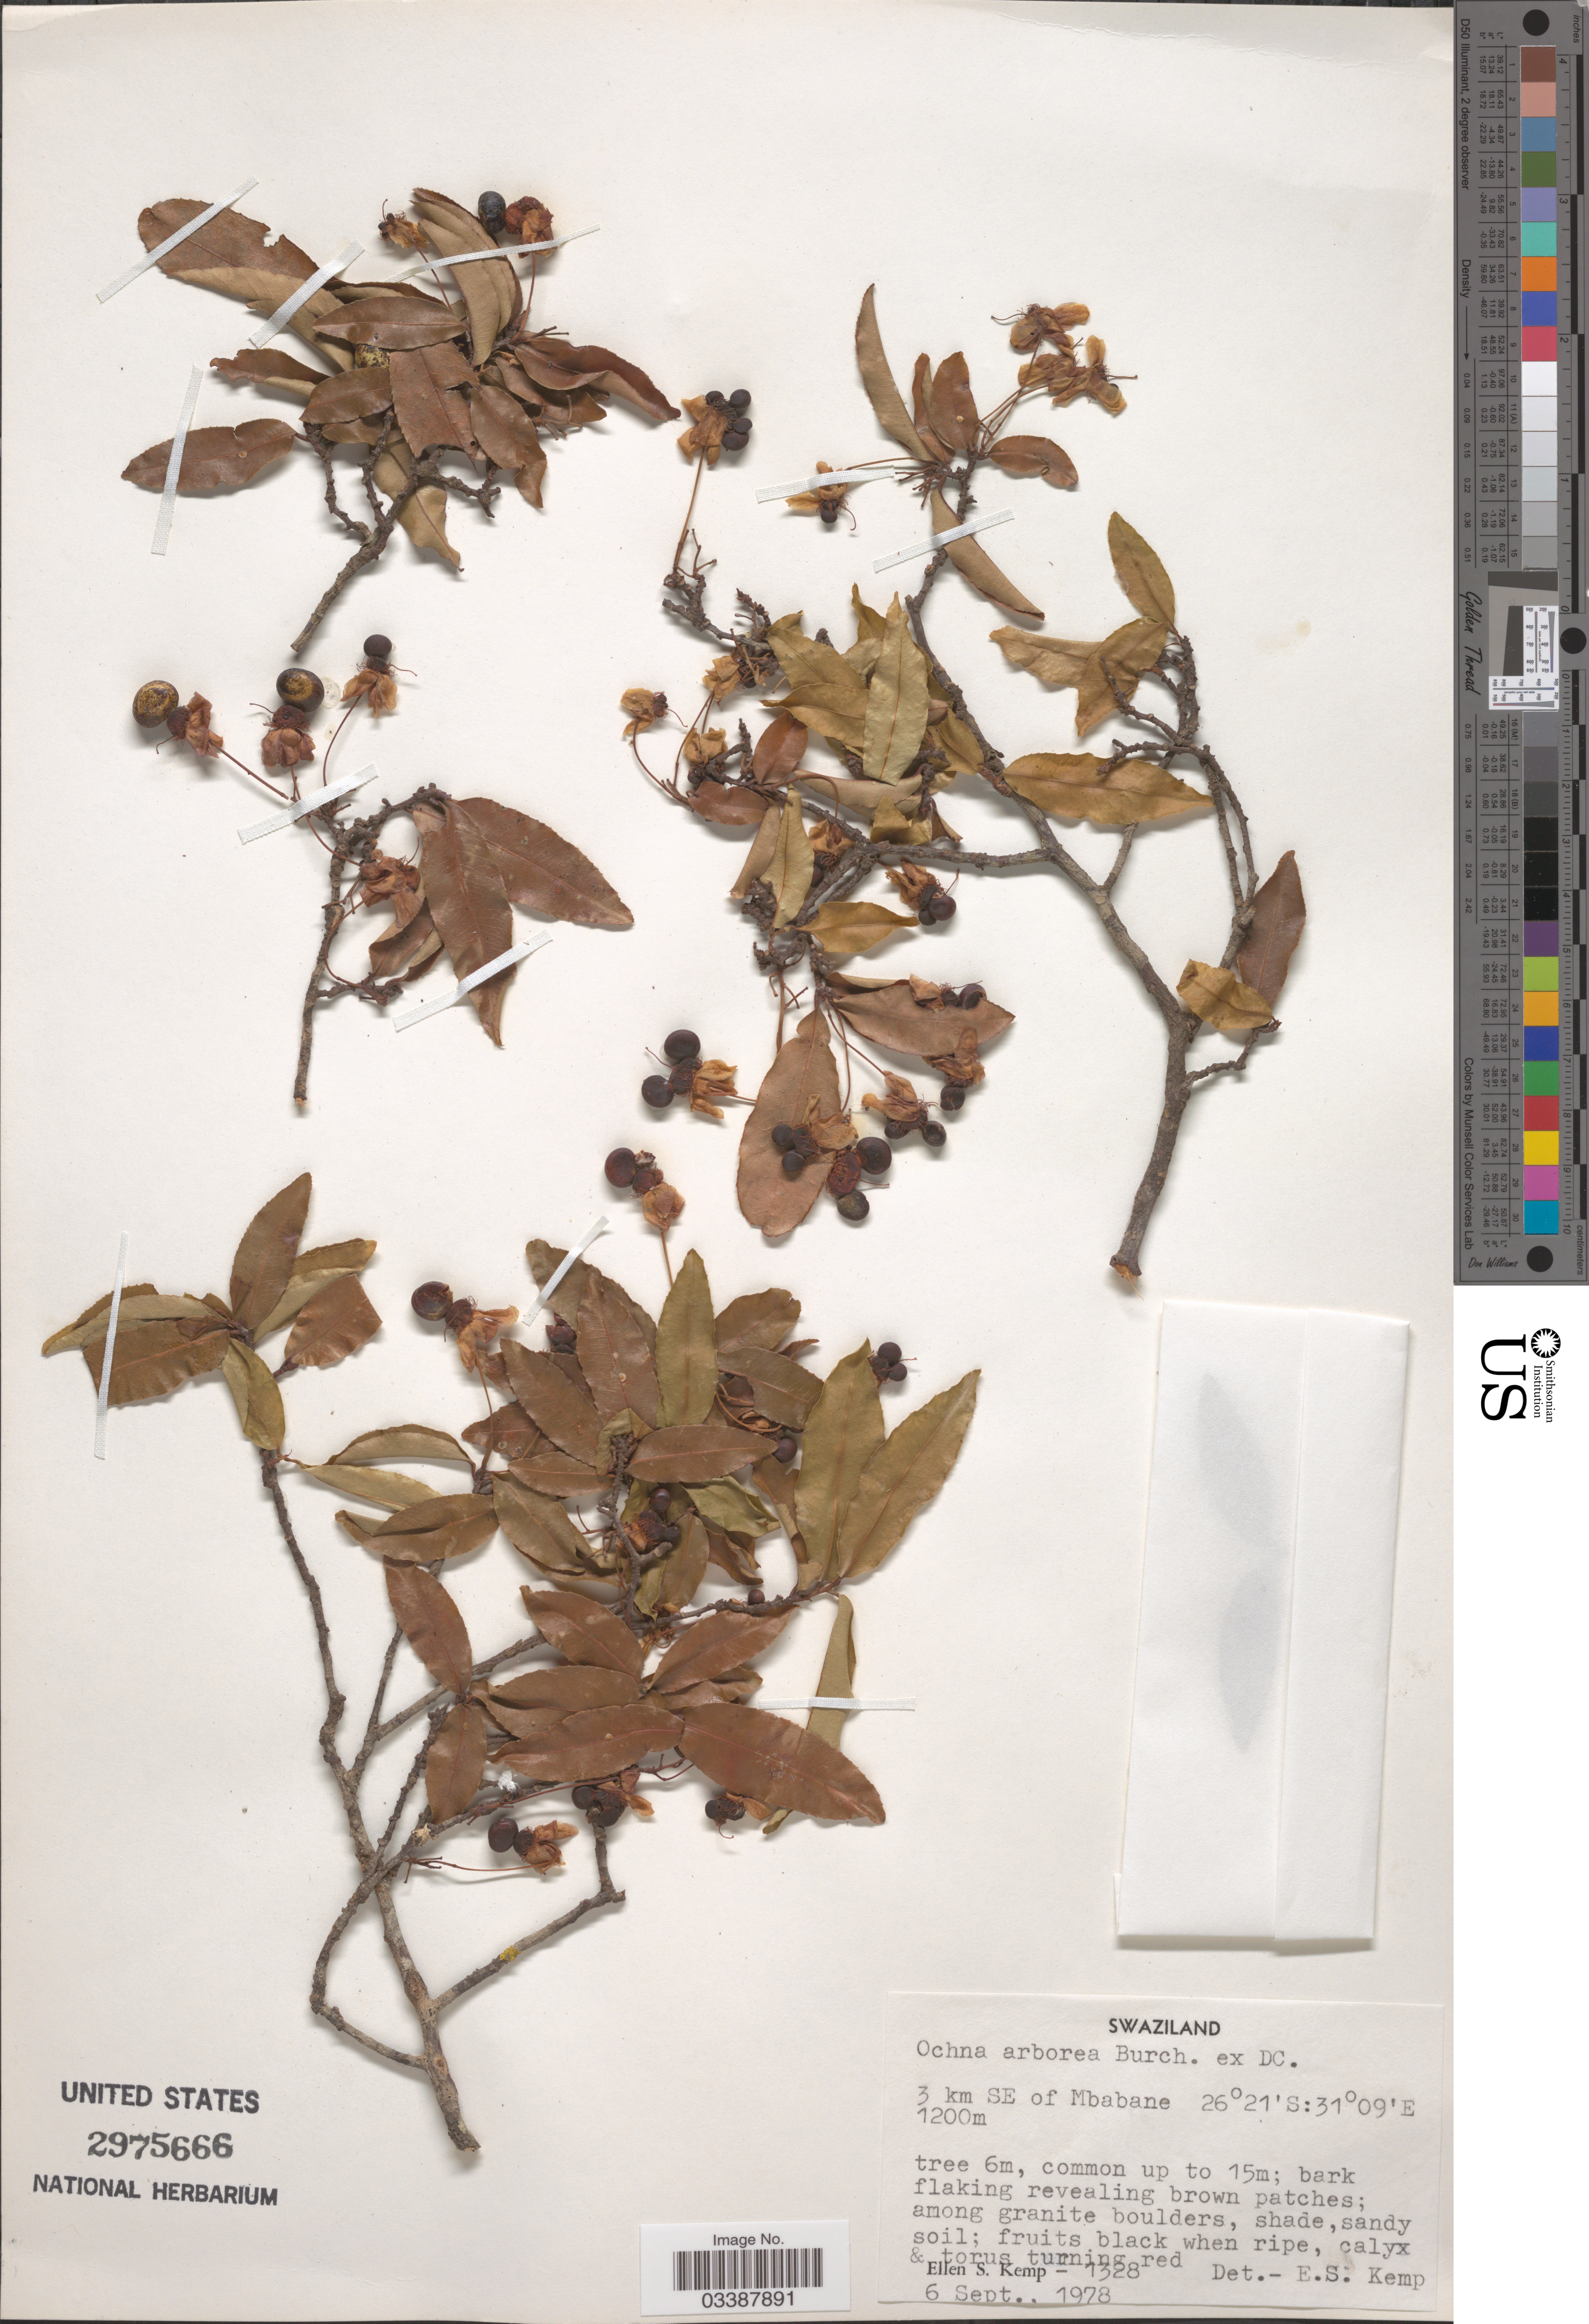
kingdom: Plantae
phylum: Tracheophyta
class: Magnoliopsida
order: Malpighiales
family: Ochnaceae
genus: Ochna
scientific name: Ochna arborea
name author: Burch. ex DC.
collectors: E. S. Kemp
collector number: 1328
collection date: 1978-09-06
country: Eswatini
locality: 3 km SE of Mbabane.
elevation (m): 1200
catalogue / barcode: US 2975666